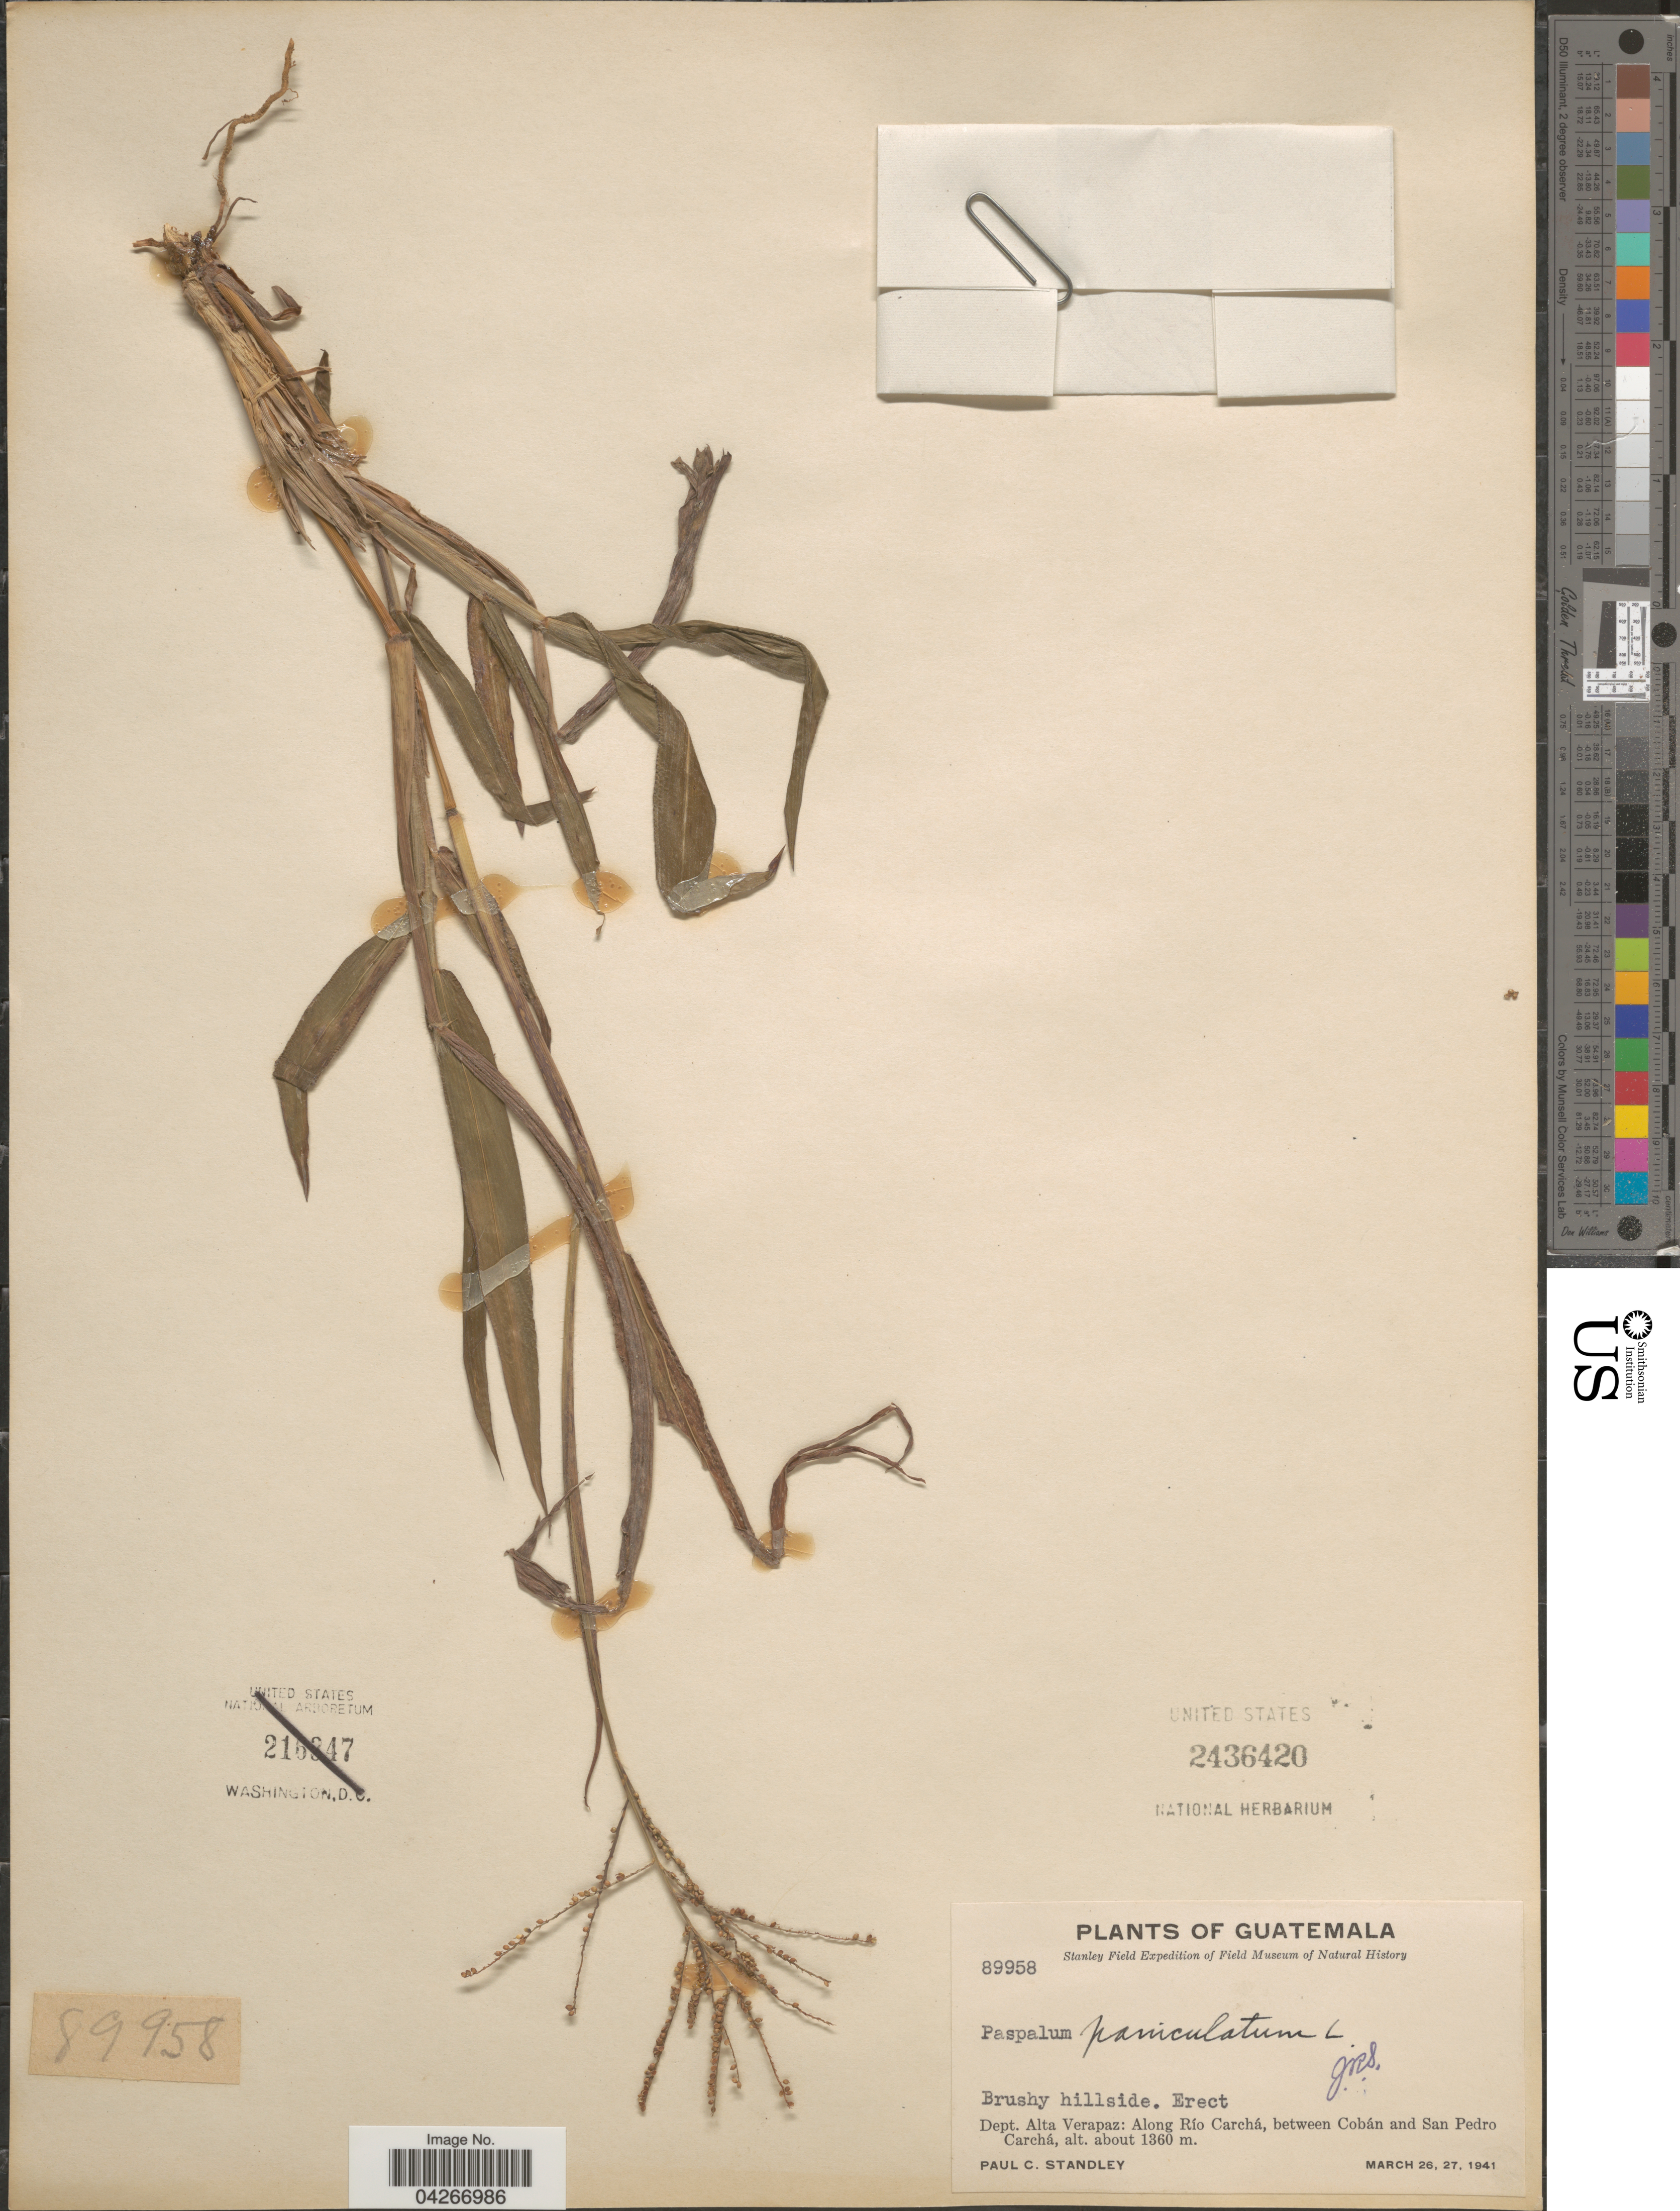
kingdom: Plantae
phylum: Tracheophyta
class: Liliopsida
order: Poales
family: Poaceae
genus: Paspalum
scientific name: Paspalum paniculatum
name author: L.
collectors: P. C. Standley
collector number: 89958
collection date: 1941-03-26/1941-03-27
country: Guatemala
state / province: Alta Verapaz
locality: Stanley Field Expedition of Field Museum of Natural History. Dept. Alta Verapaz: Along Río Carchá, between Cobán and San Pedro Carchá.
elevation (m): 1360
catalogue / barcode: US 2436420